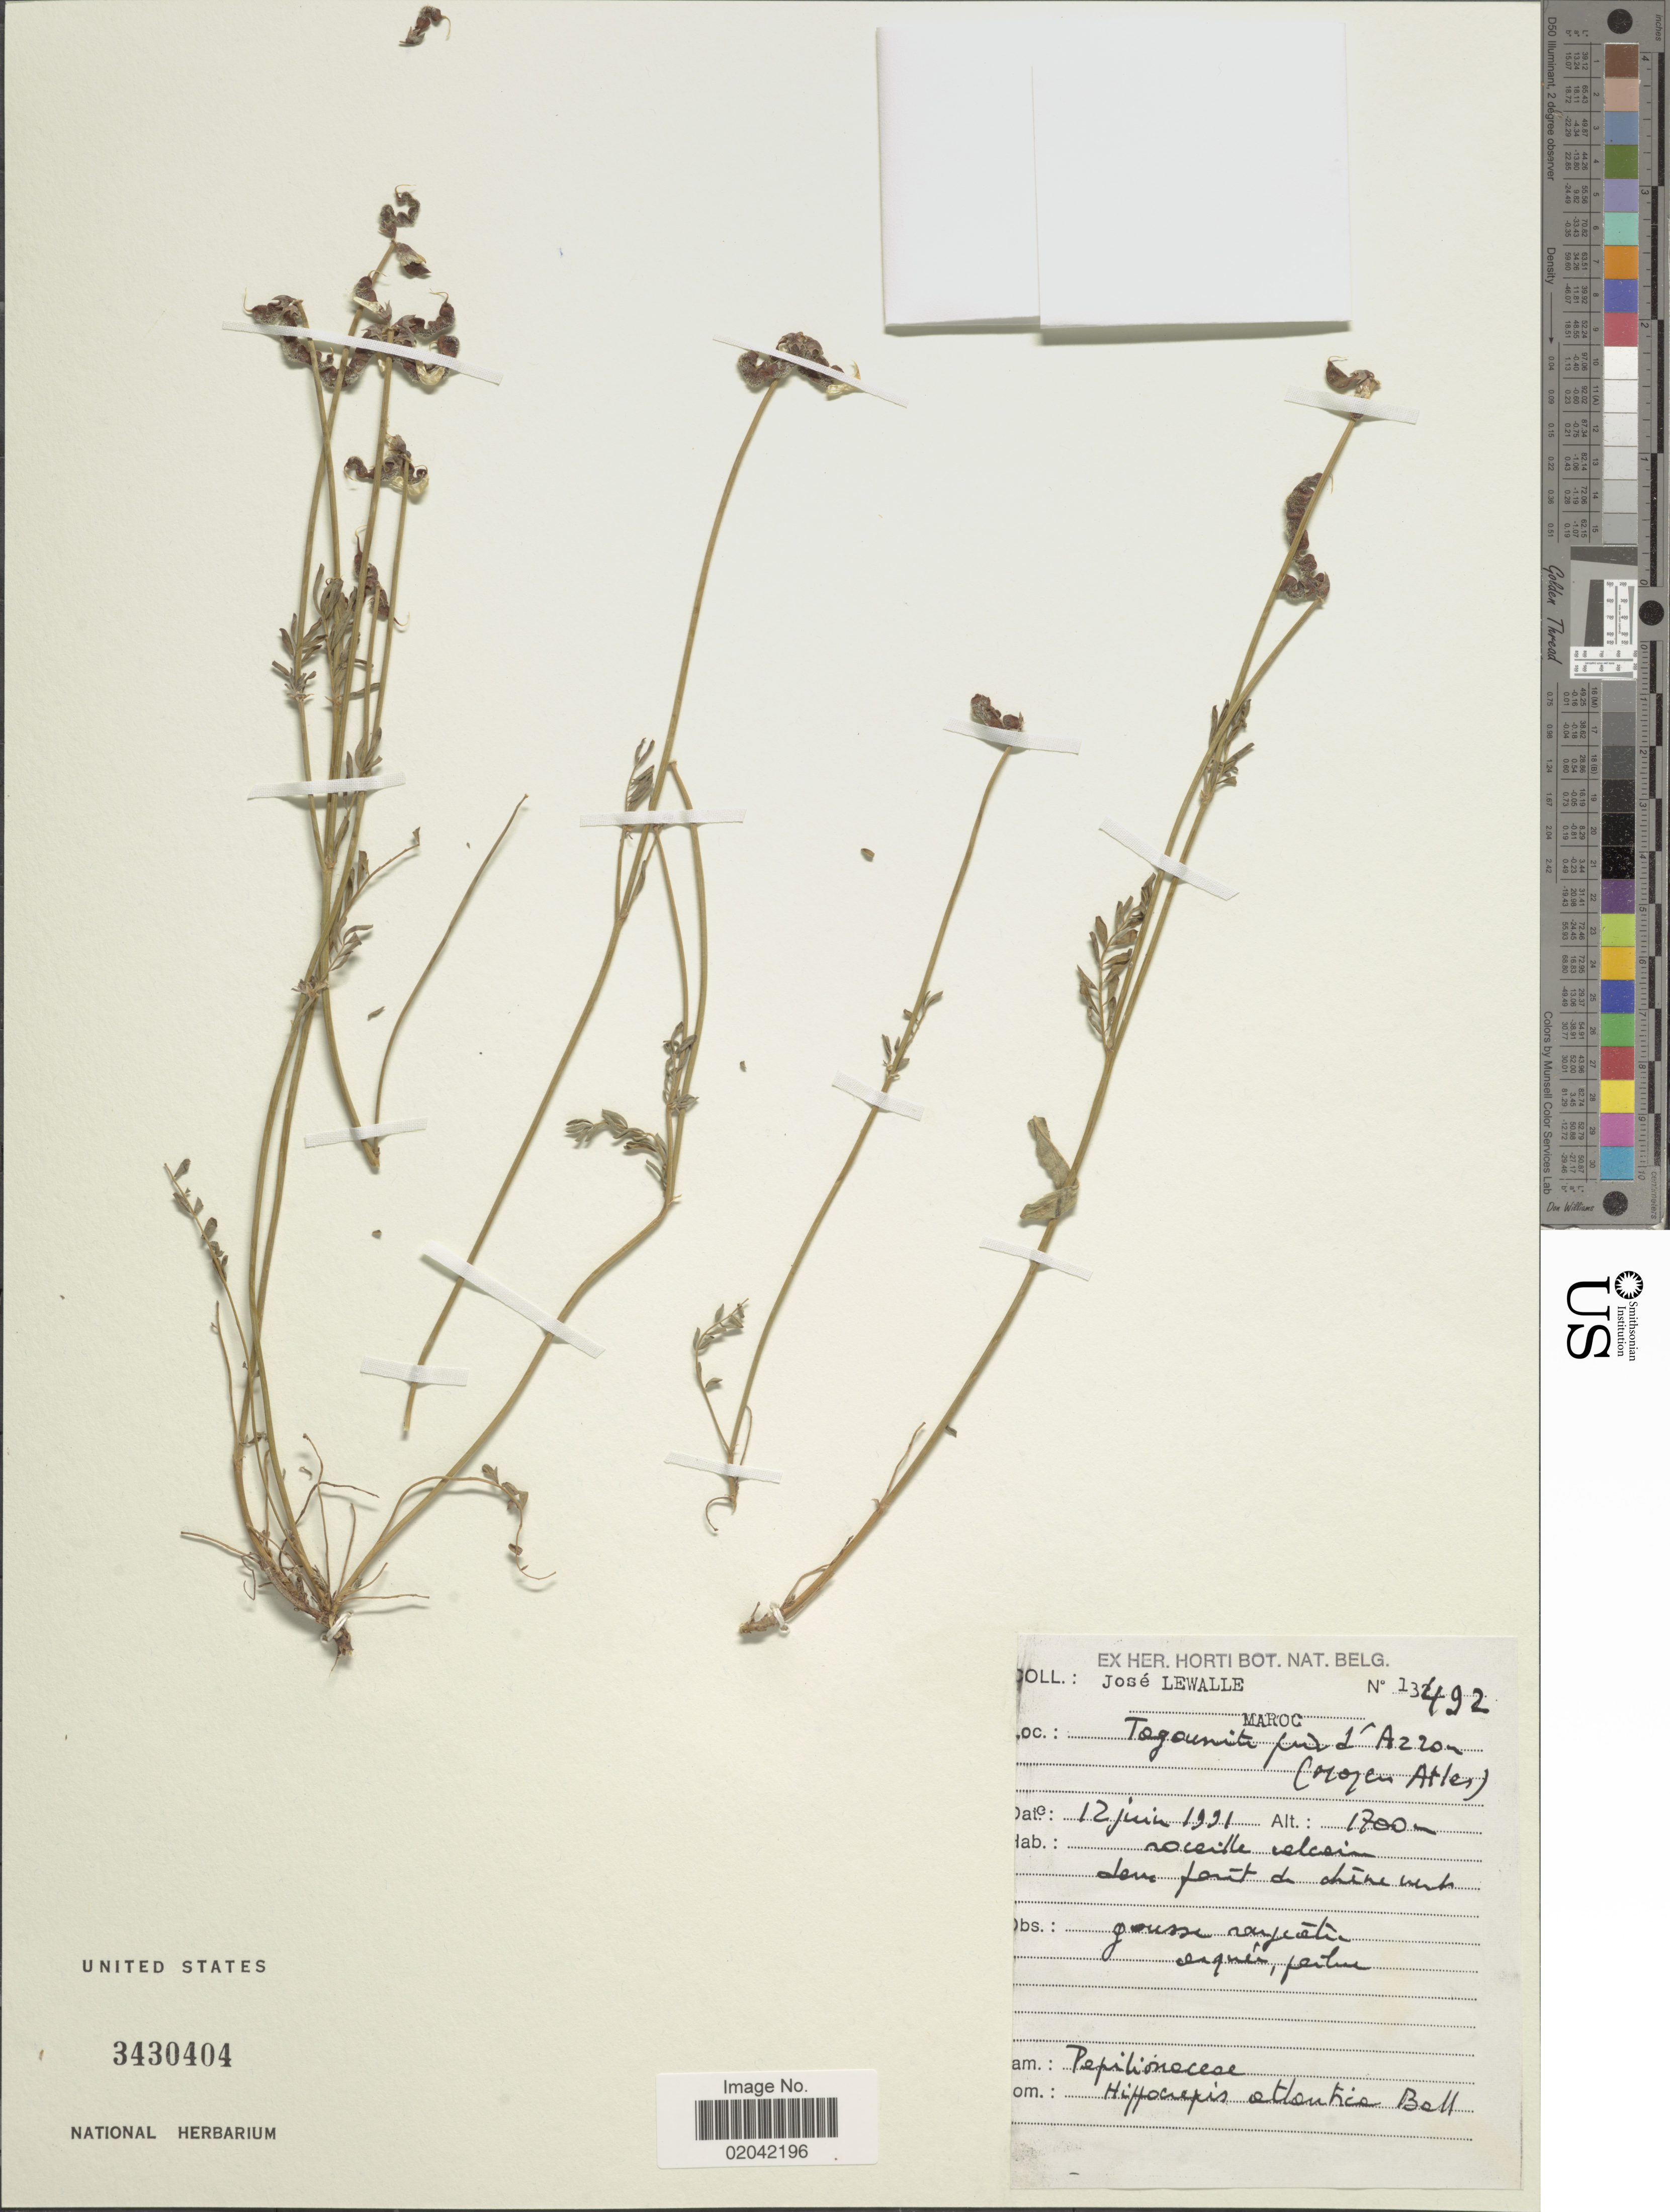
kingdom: Plantae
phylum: Tracheophyta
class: Magnoliopsida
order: Fabales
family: Fabaceae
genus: Hippocrepis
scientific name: Hippocrepis atlantica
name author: Ball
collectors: J. Lewalle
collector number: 13492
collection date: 1991-06-12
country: Morocco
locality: Maroc. Tagounite pud [interpreted] d'Azrou ( Moyen Atlas)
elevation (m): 1700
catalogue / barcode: US 3430404